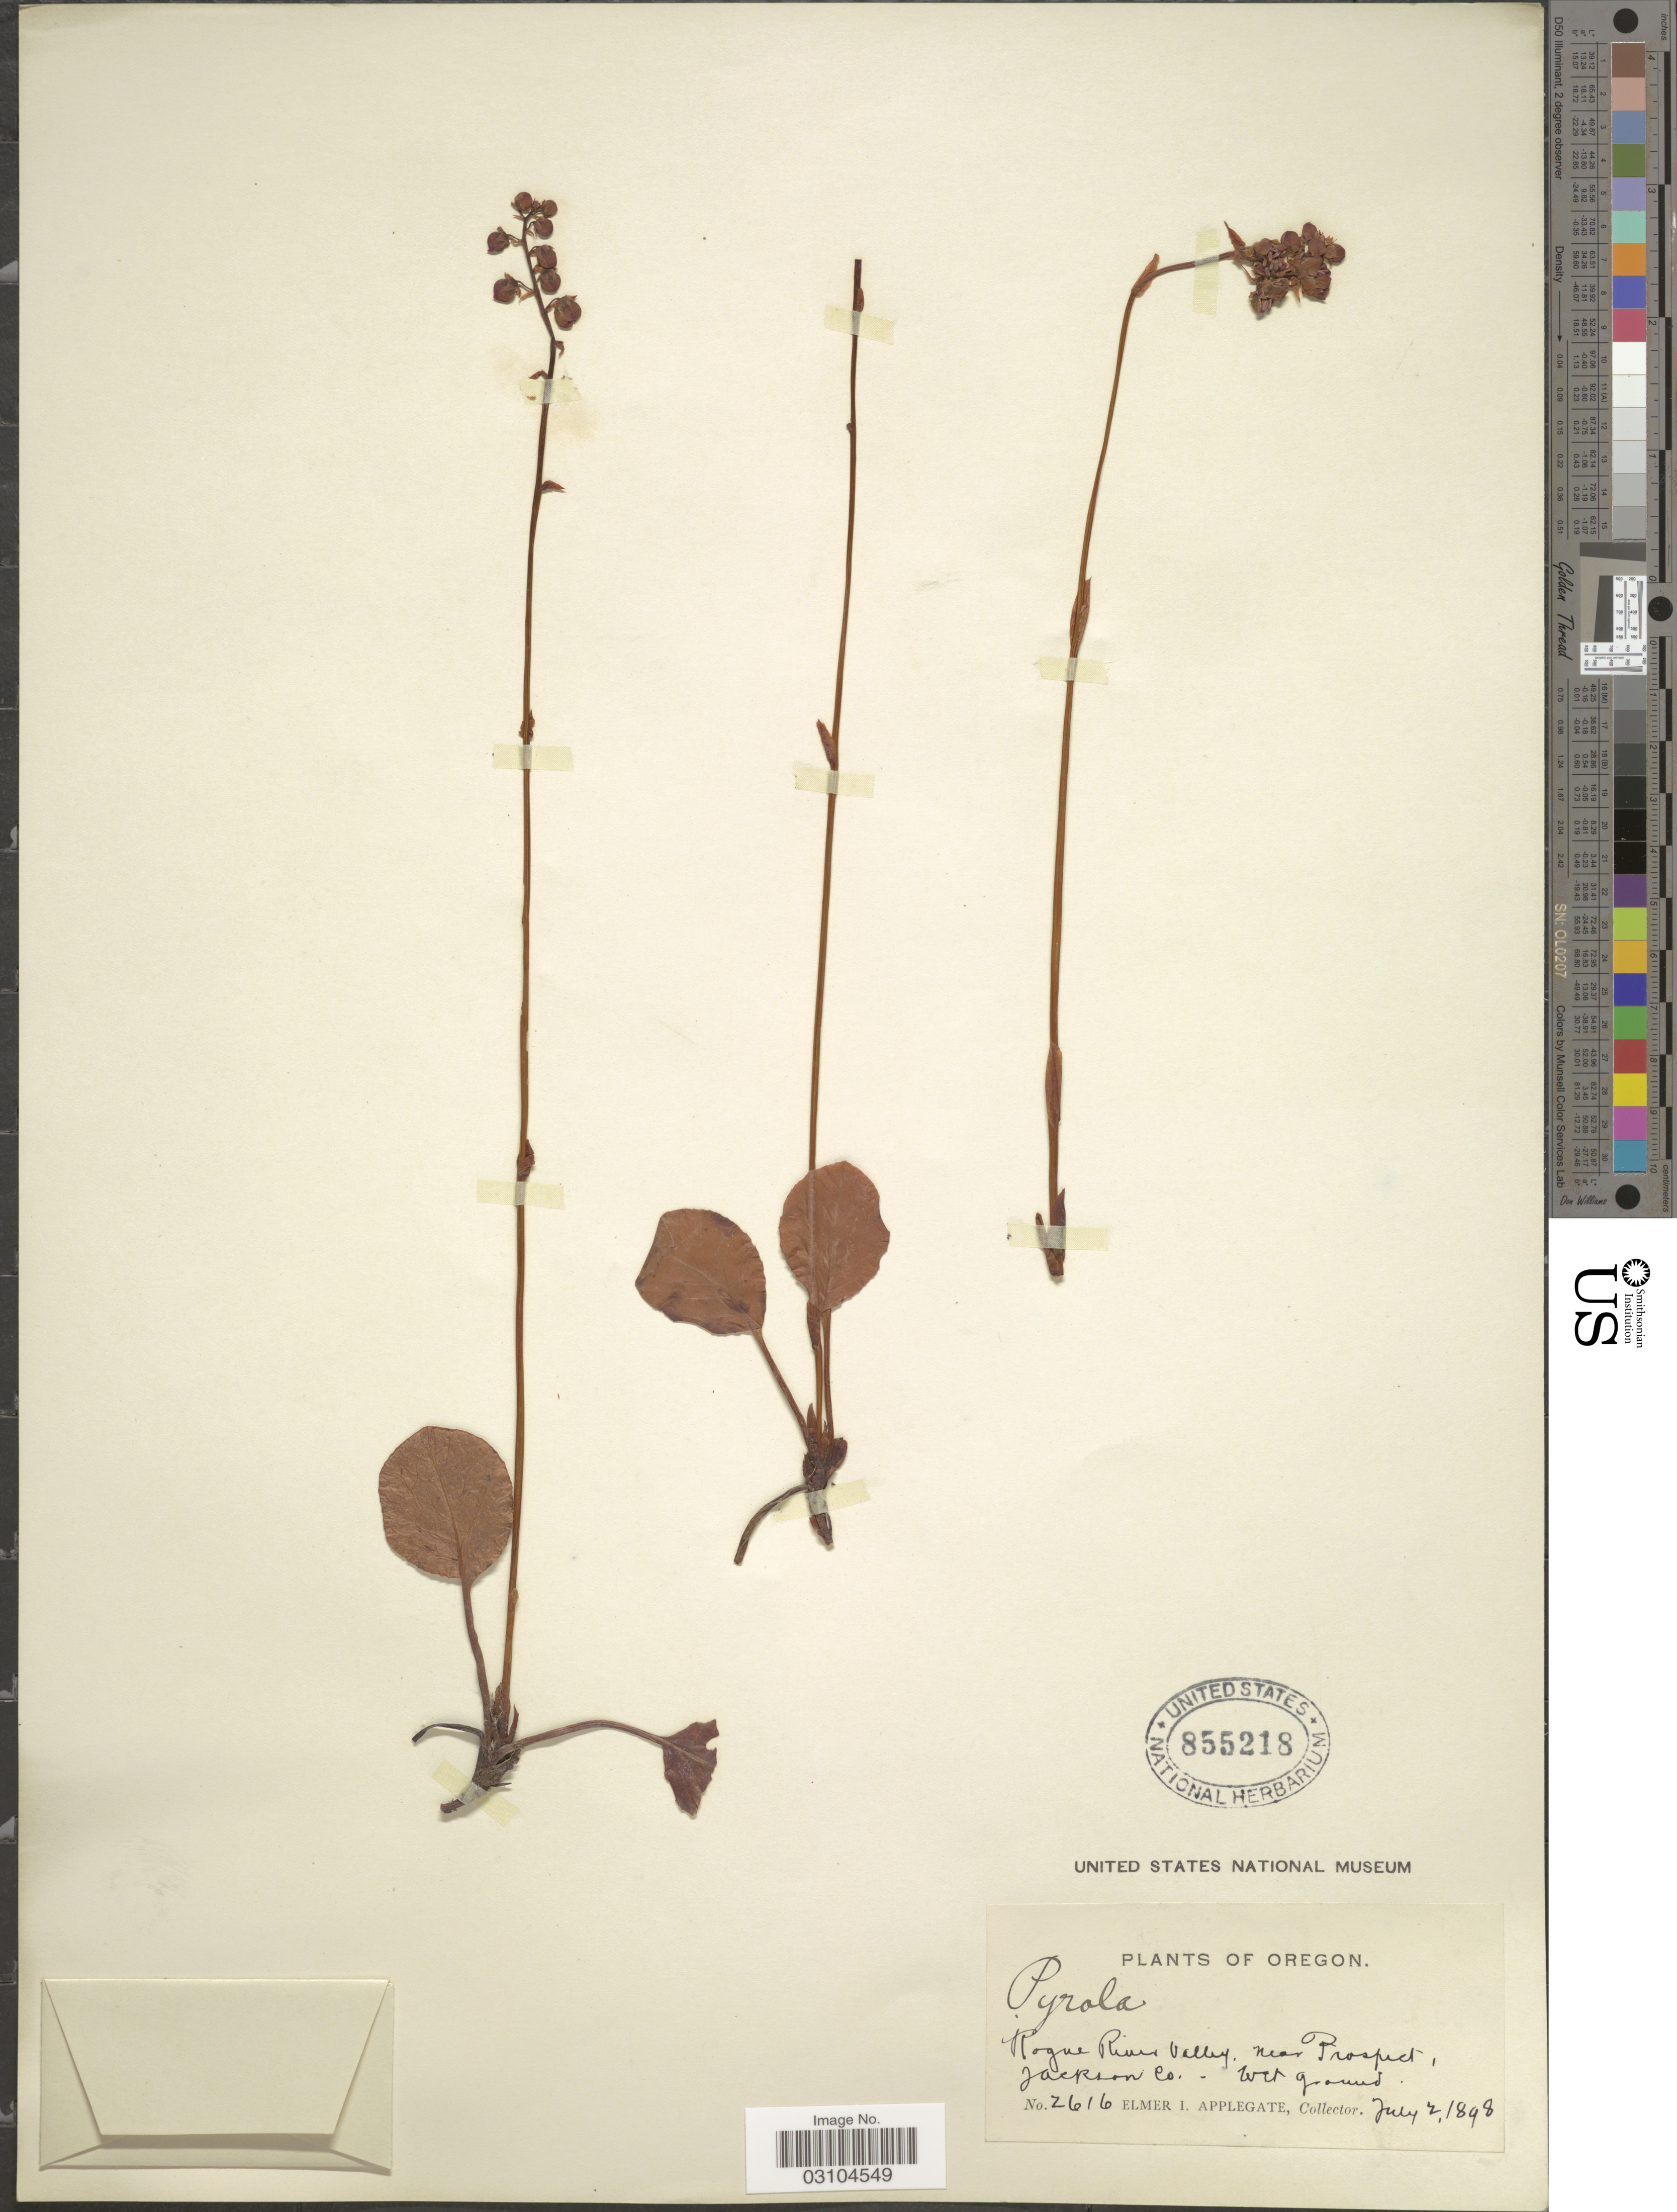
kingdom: Plantae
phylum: Tracheophyta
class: Magnoliopsida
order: Ericales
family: Ericaceae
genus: Pyrola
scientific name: Pyrola sp.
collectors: E. I. Applegate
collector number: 2616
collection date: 1898-07-02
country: United States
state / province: Oregon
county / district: Jackson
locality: Rogue River Valley, near Prospect, Jackson Co.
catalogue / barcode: US 855218